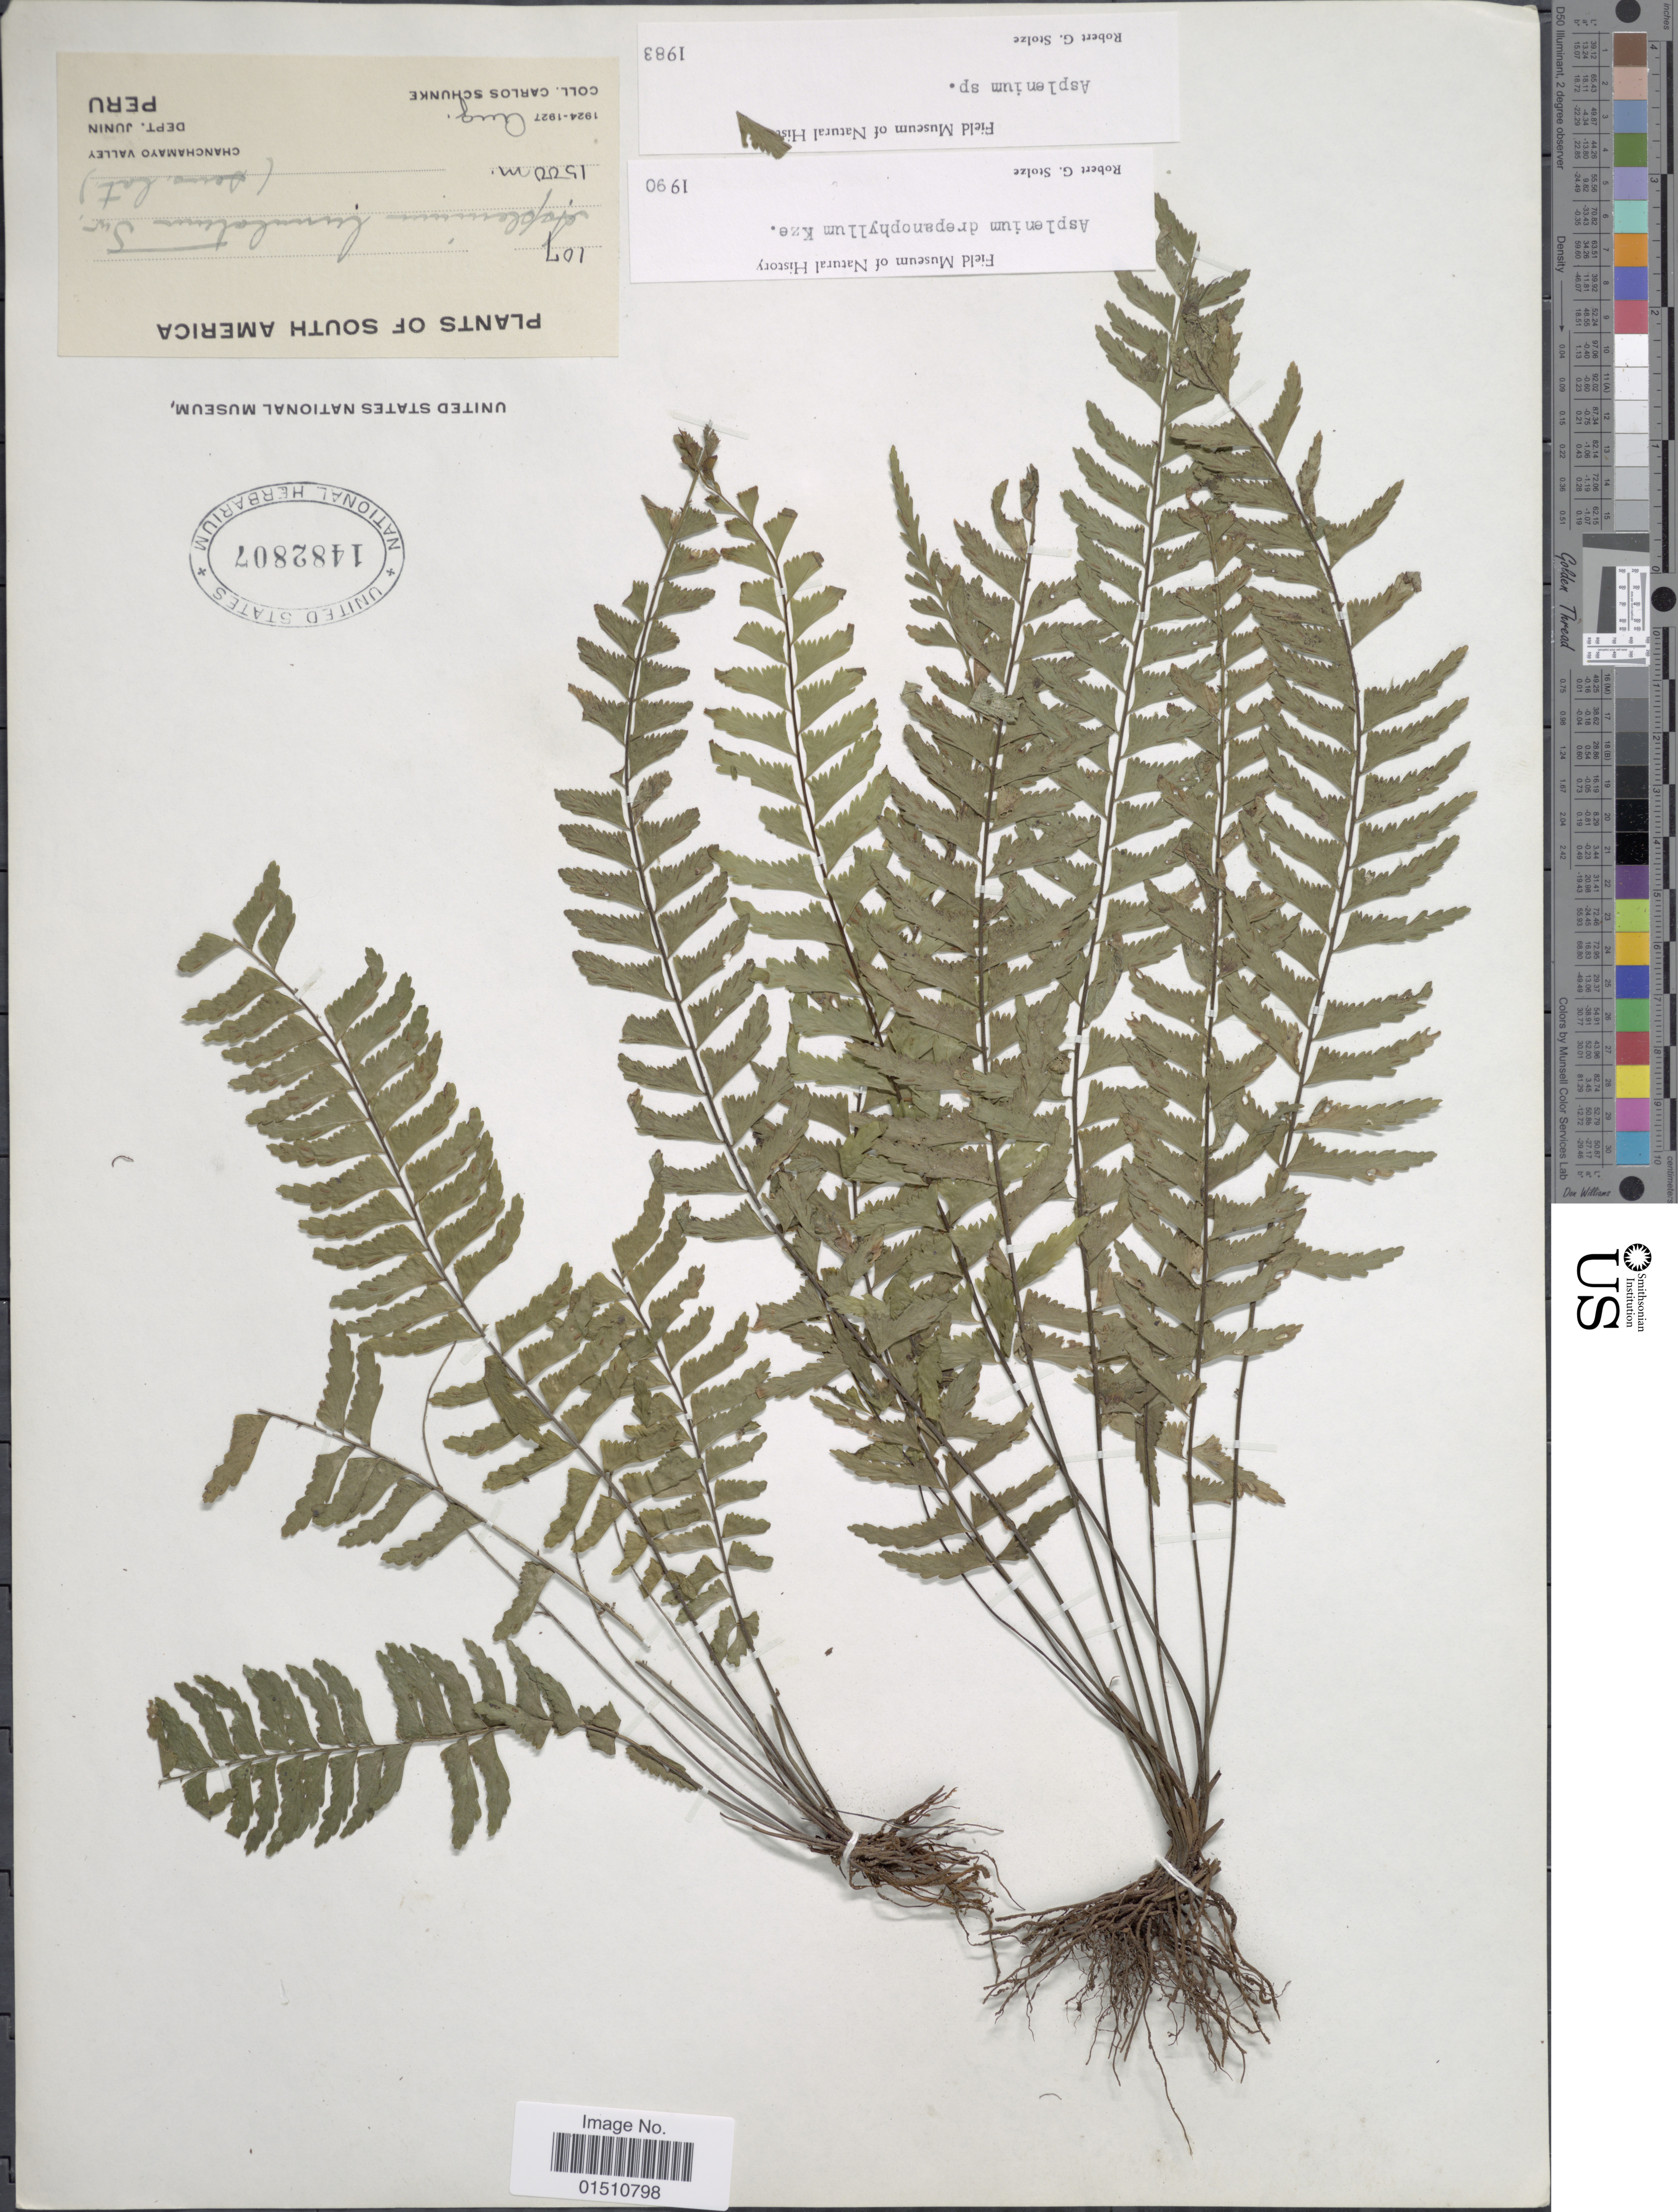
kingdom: Plantae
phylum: Tracheophyta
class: Polypodiopsida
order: Polypodiales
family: Aspleniaceae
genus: Asplenium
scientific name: Asplenium drepanophyllum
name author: Kunze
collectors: C. Schunke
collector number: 107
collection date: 1924-08/1927-08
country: Peru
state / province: Junín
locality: Peru, Chanchamayo Valley, Dept. Junin.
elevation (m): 1500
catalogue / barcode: US 1482807